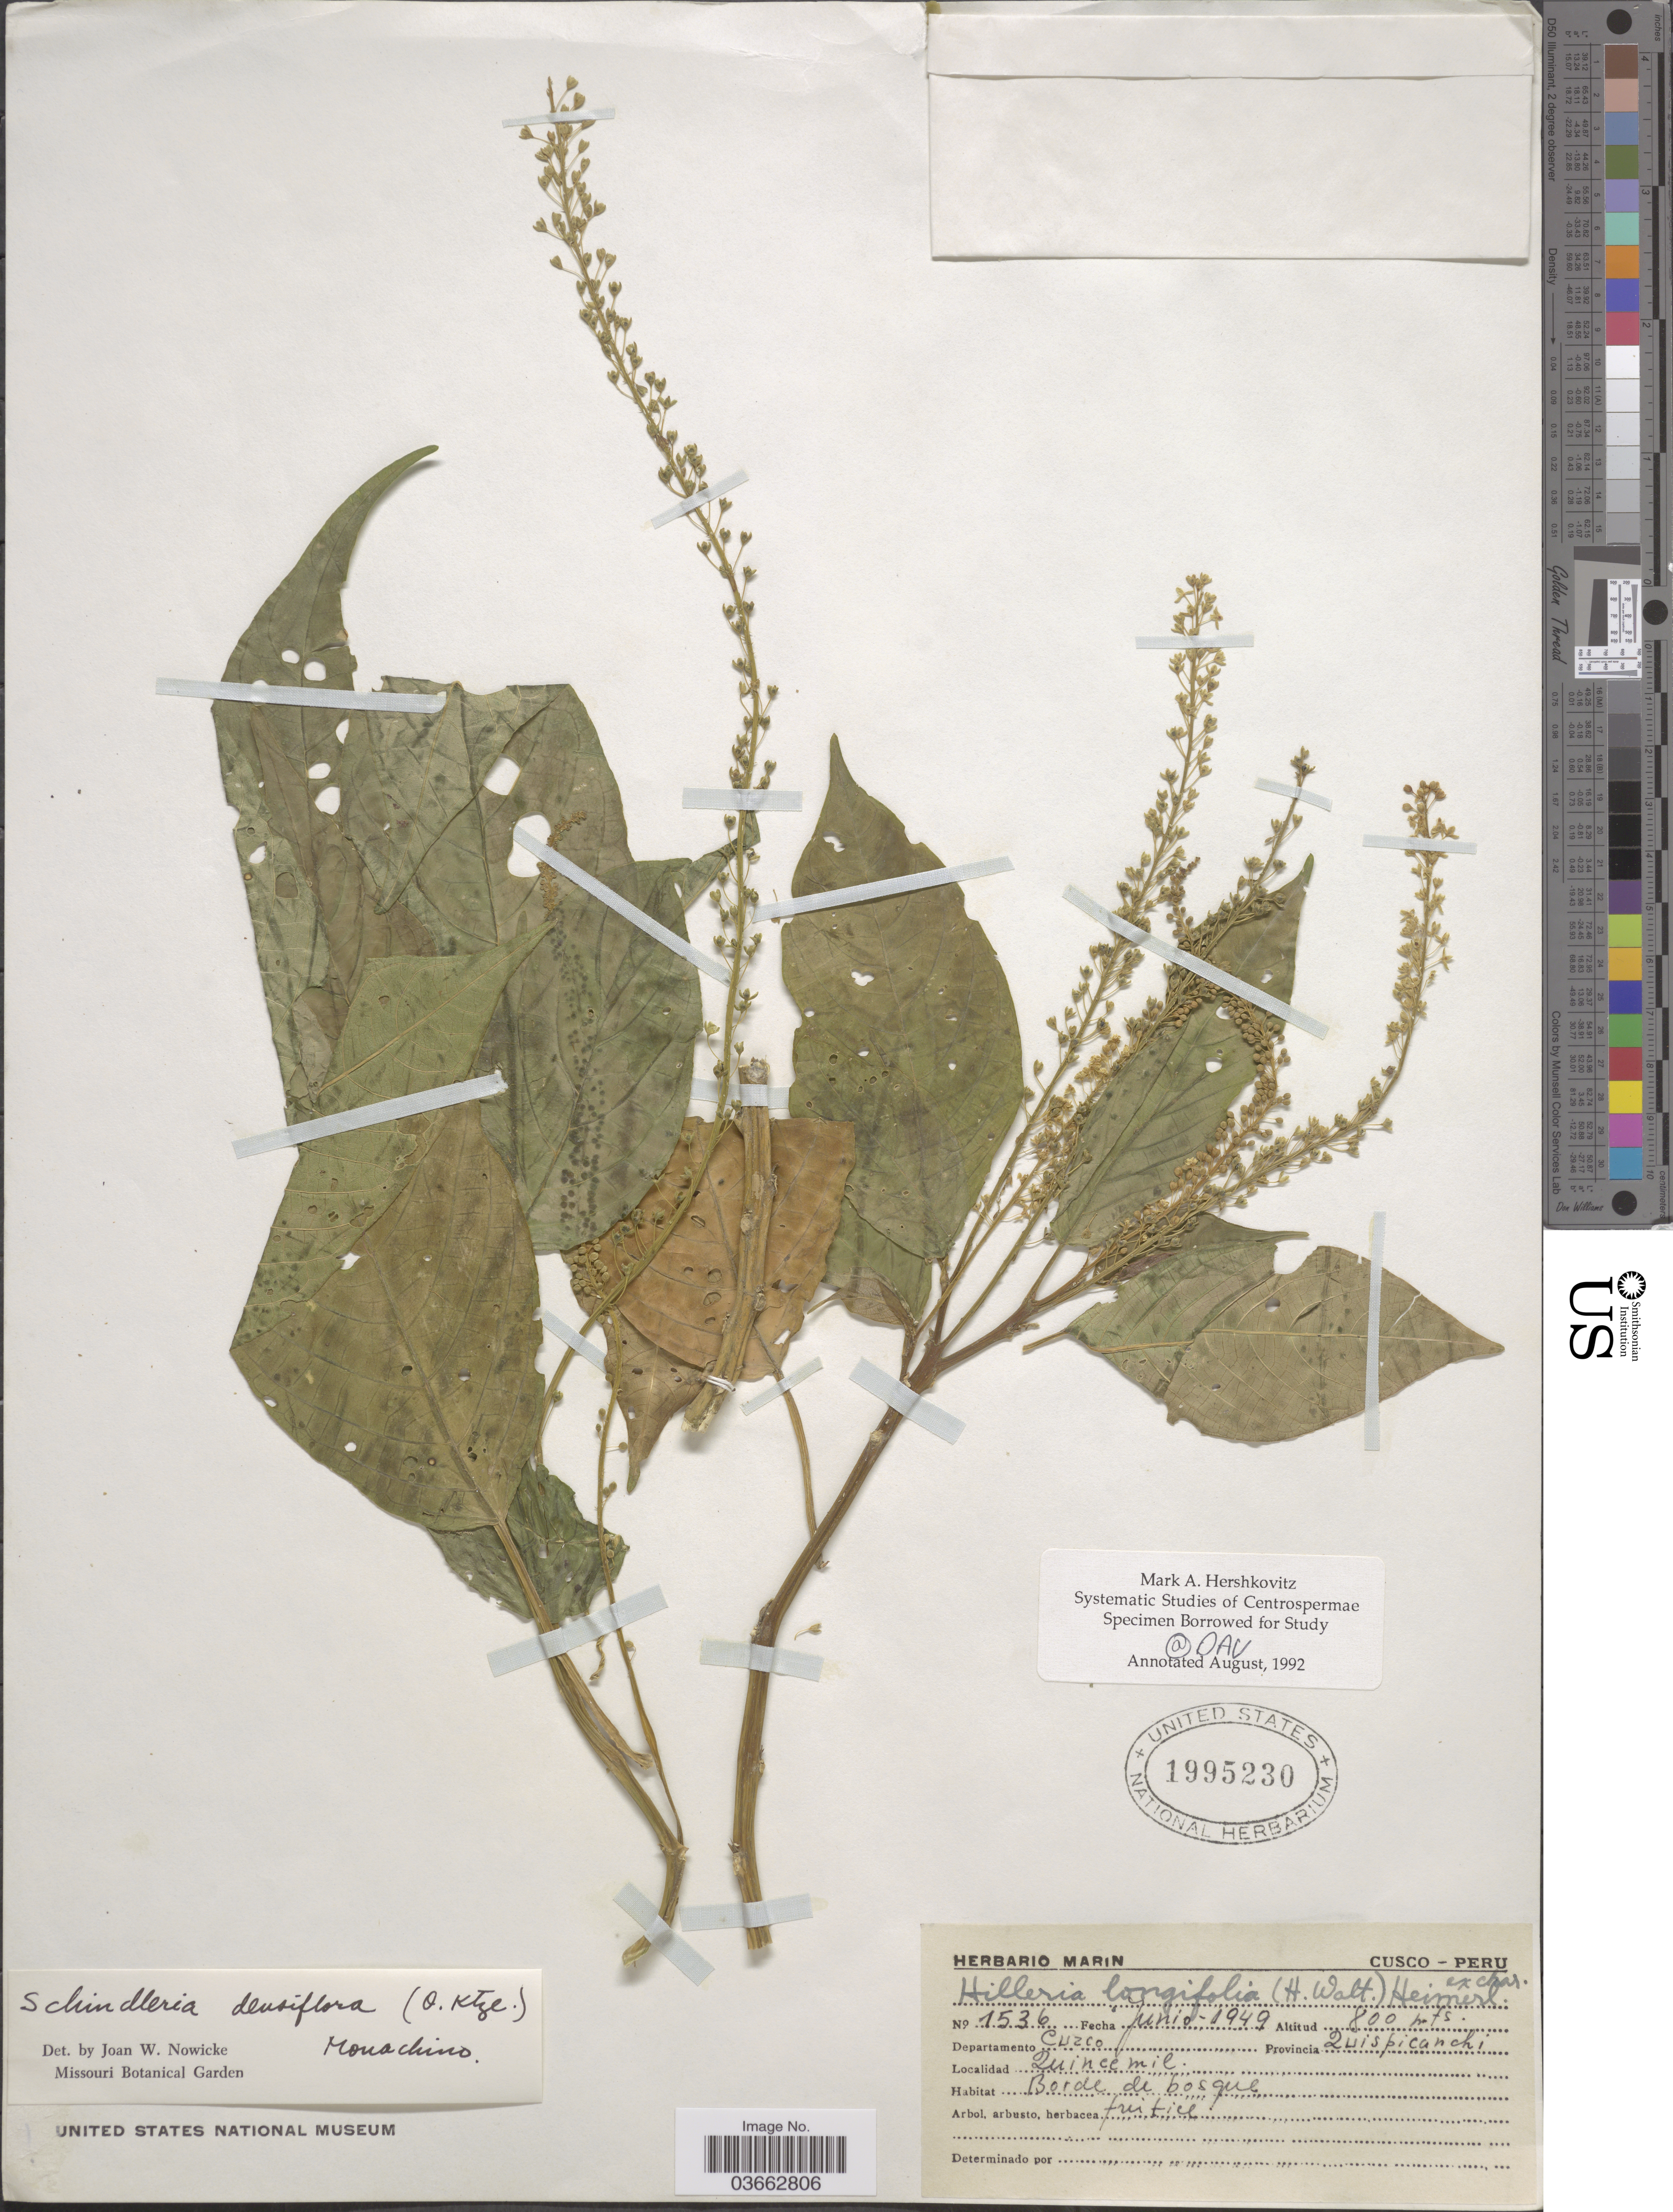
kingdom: Plantae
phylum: Tracheophyta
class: Magnoliopsida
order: Caryophyllales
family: Phytolaccaceae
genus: Schindleria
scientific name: Schindleria densiflora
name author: (Kuntze) Monach.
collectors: ex herb. Marin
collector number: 1536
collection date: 1949-06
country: Peru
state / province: Cusco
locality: Departamento Cuzco, provincia Quispicanchi. Quincemil.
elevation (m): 800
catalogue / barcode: US 1995230